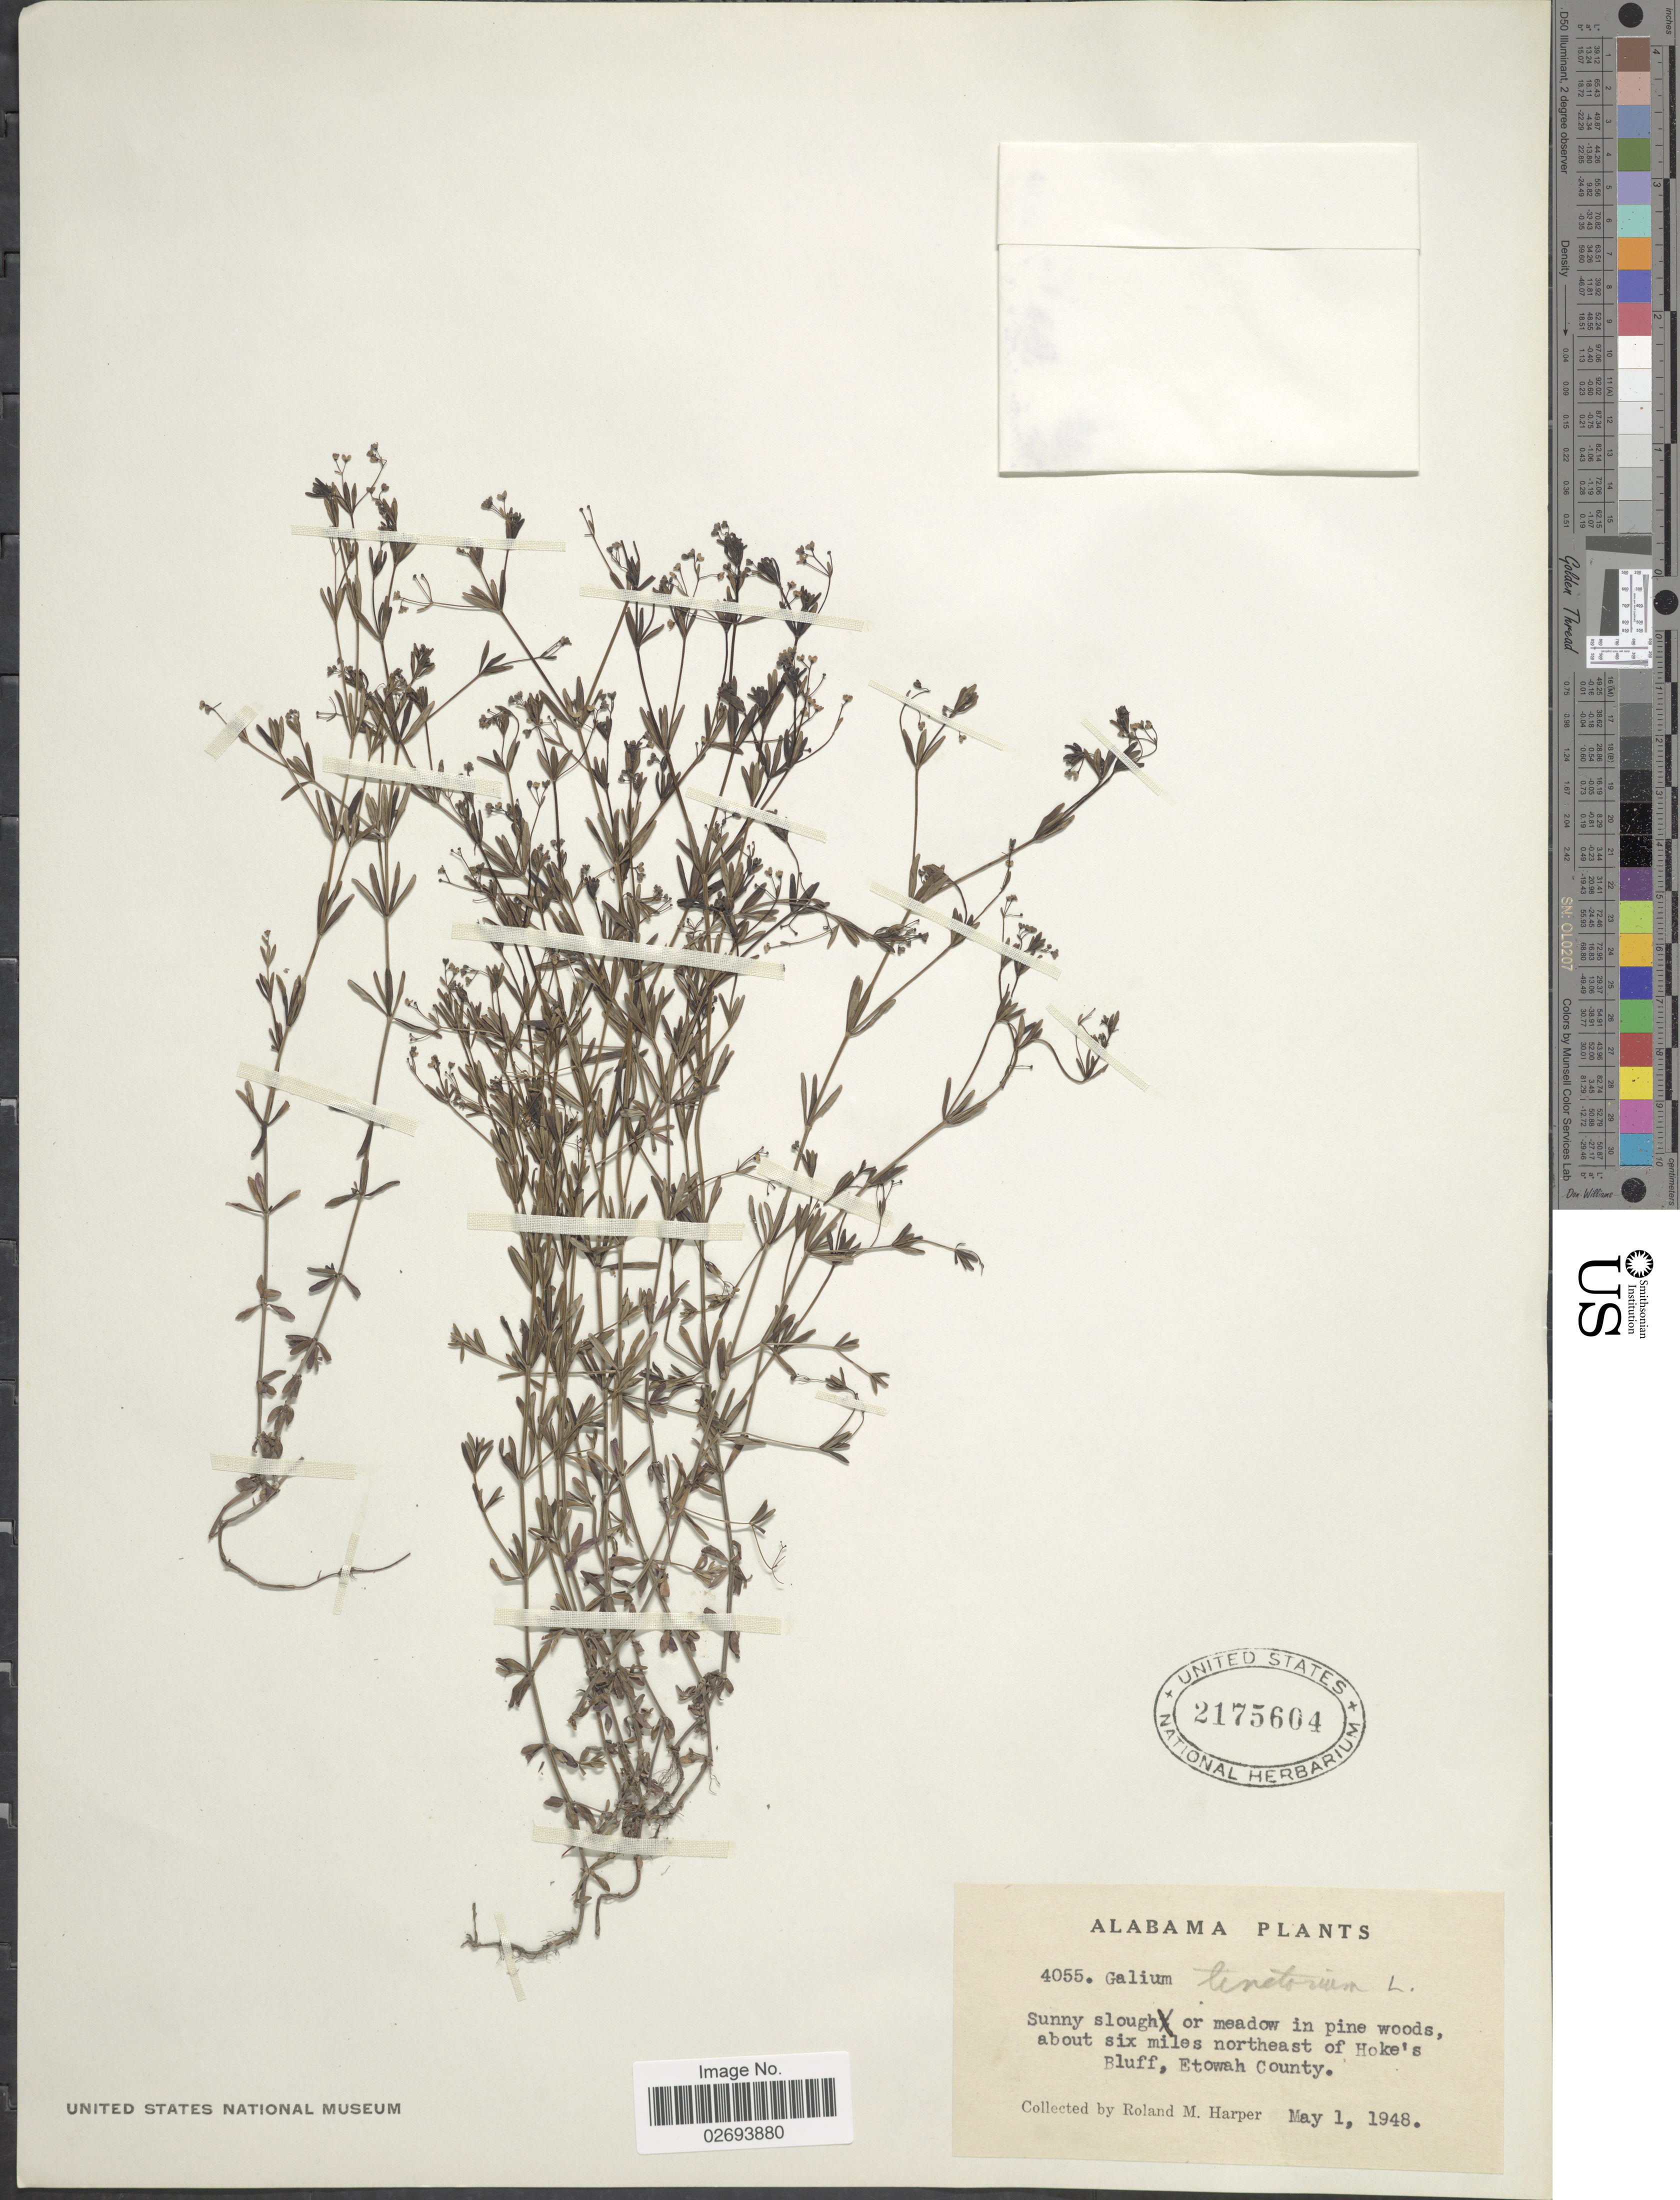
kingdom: Plantae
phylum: Tracheophyta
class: Magnoliopsida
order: Gentianales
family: Rubiaceae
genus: Galium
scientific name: Galium tinctorium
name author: (L.) Scop.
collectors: R. M. Harper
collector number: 4055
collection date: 1948-05-01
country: United States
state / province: Alabama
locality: Sunny slough or meadow in pine woods, about six miles northeast of Hoke's Bluff, Etowah County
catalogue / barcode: US 2175604